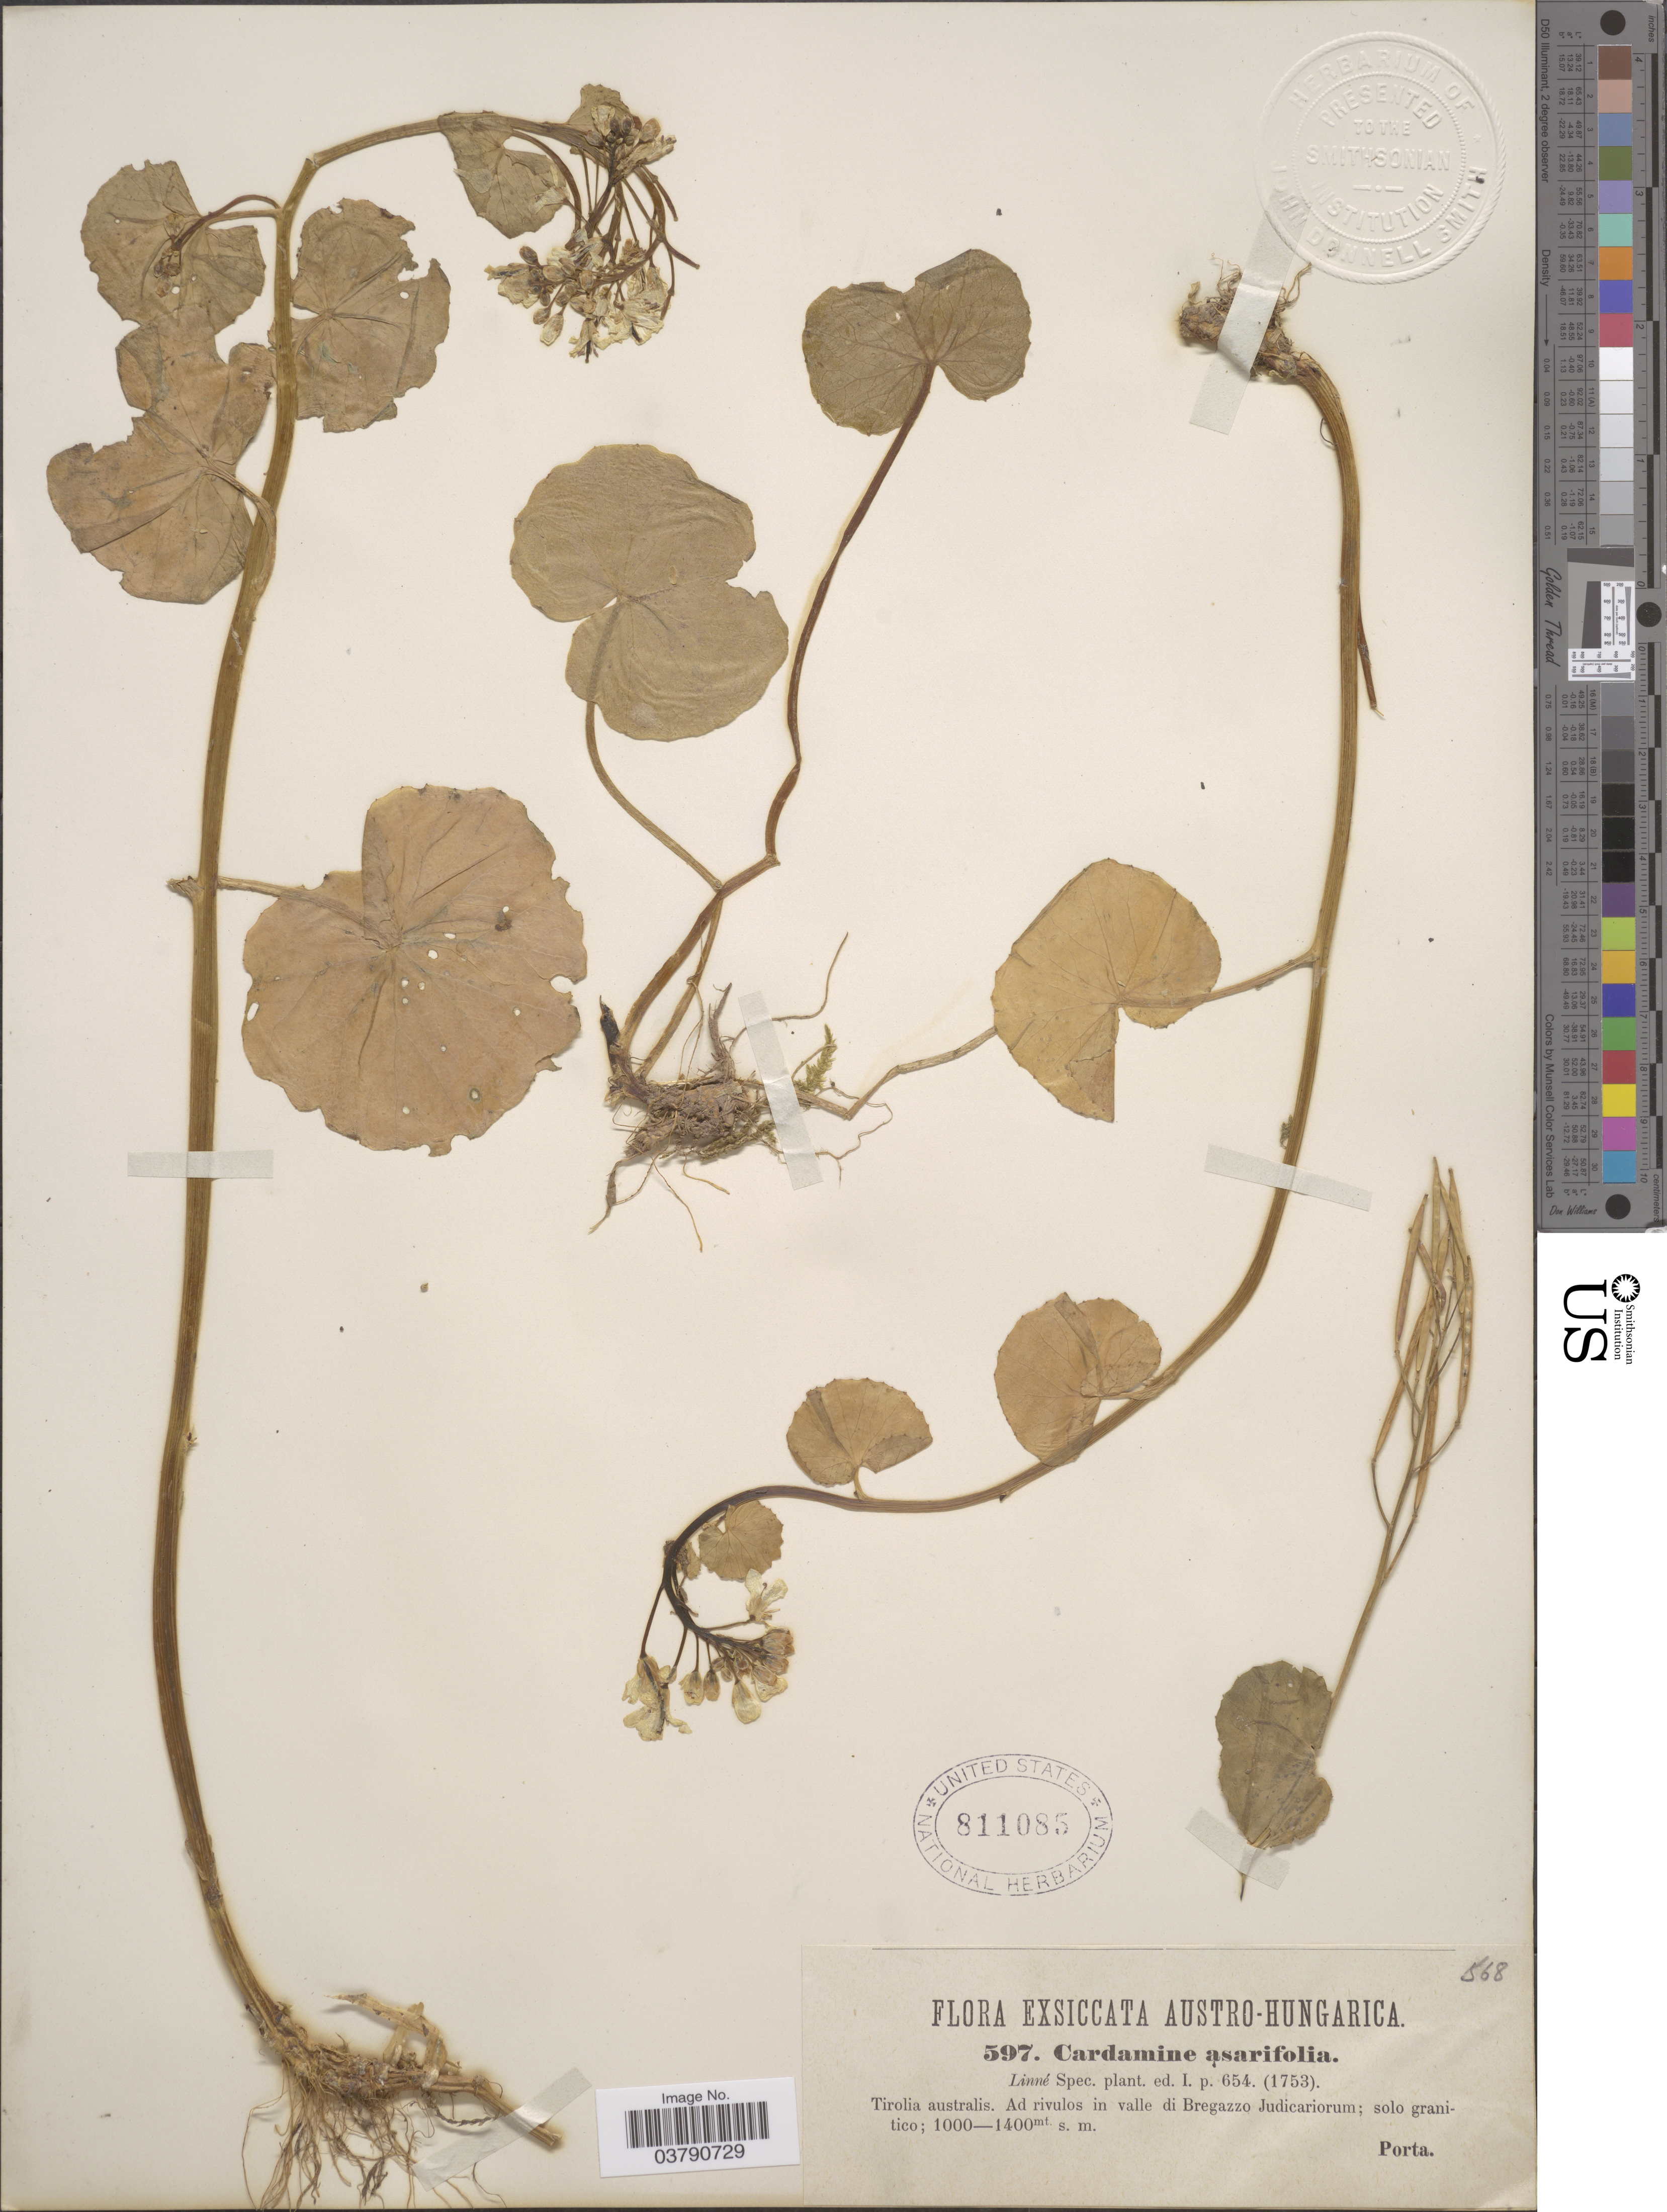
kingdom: Plantae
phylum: Tracheophyta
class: Magnoliopsida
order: Brassicales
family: Brassicaceae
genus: Cardamine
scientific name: Cardamine asarifolia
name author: L.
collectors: -- Porta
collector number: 597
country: Italy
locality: Austro-Hungarica. Tirolia australis. Ad rivulos in valle di Bregazzo Judicariorum.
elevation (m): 1000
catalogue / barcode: US 811085